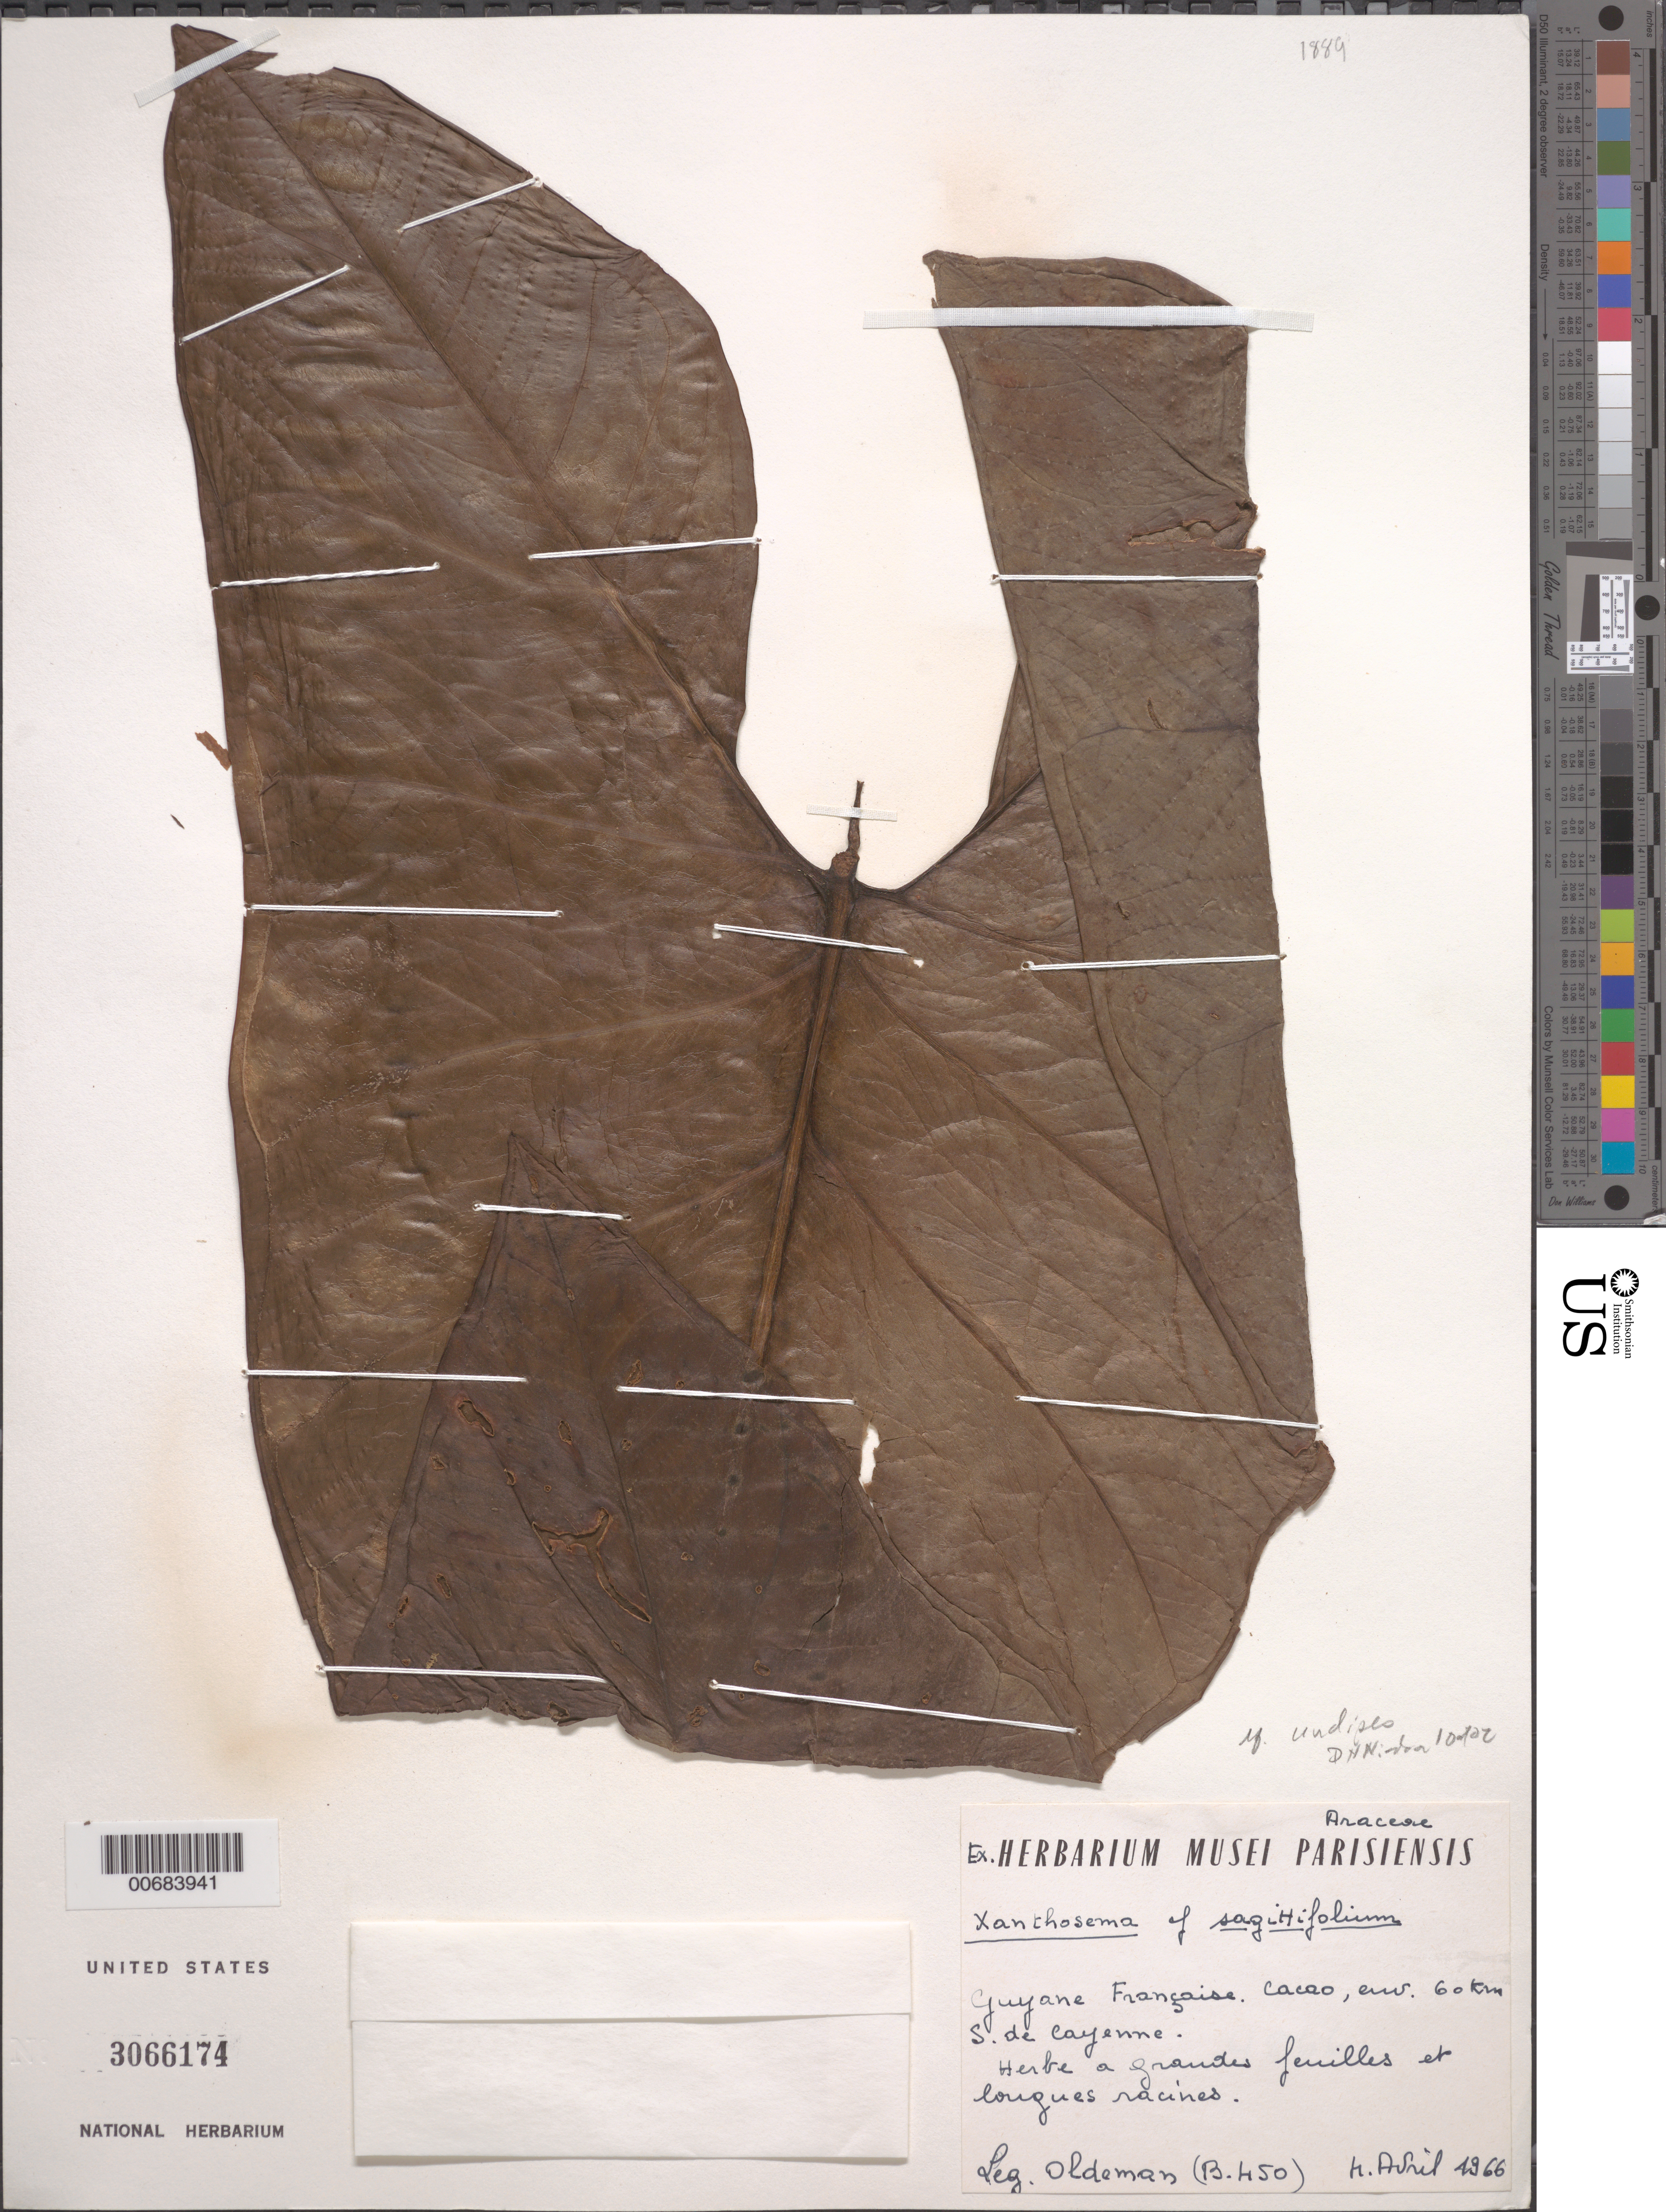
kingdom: Plantae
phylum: Tracheophyta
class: Liliopsida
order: Alismatales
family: Araceae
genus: Xanthosoma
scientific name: Xanthosoma sagittifolium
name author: (L.) Schott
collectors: R. Oldeman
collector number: B 450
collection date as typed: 4-Apr-66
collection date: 1966-04-04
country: French Guiana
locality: Cacao Village, env. 60 km S de Cayenne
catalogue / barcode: US 3066174